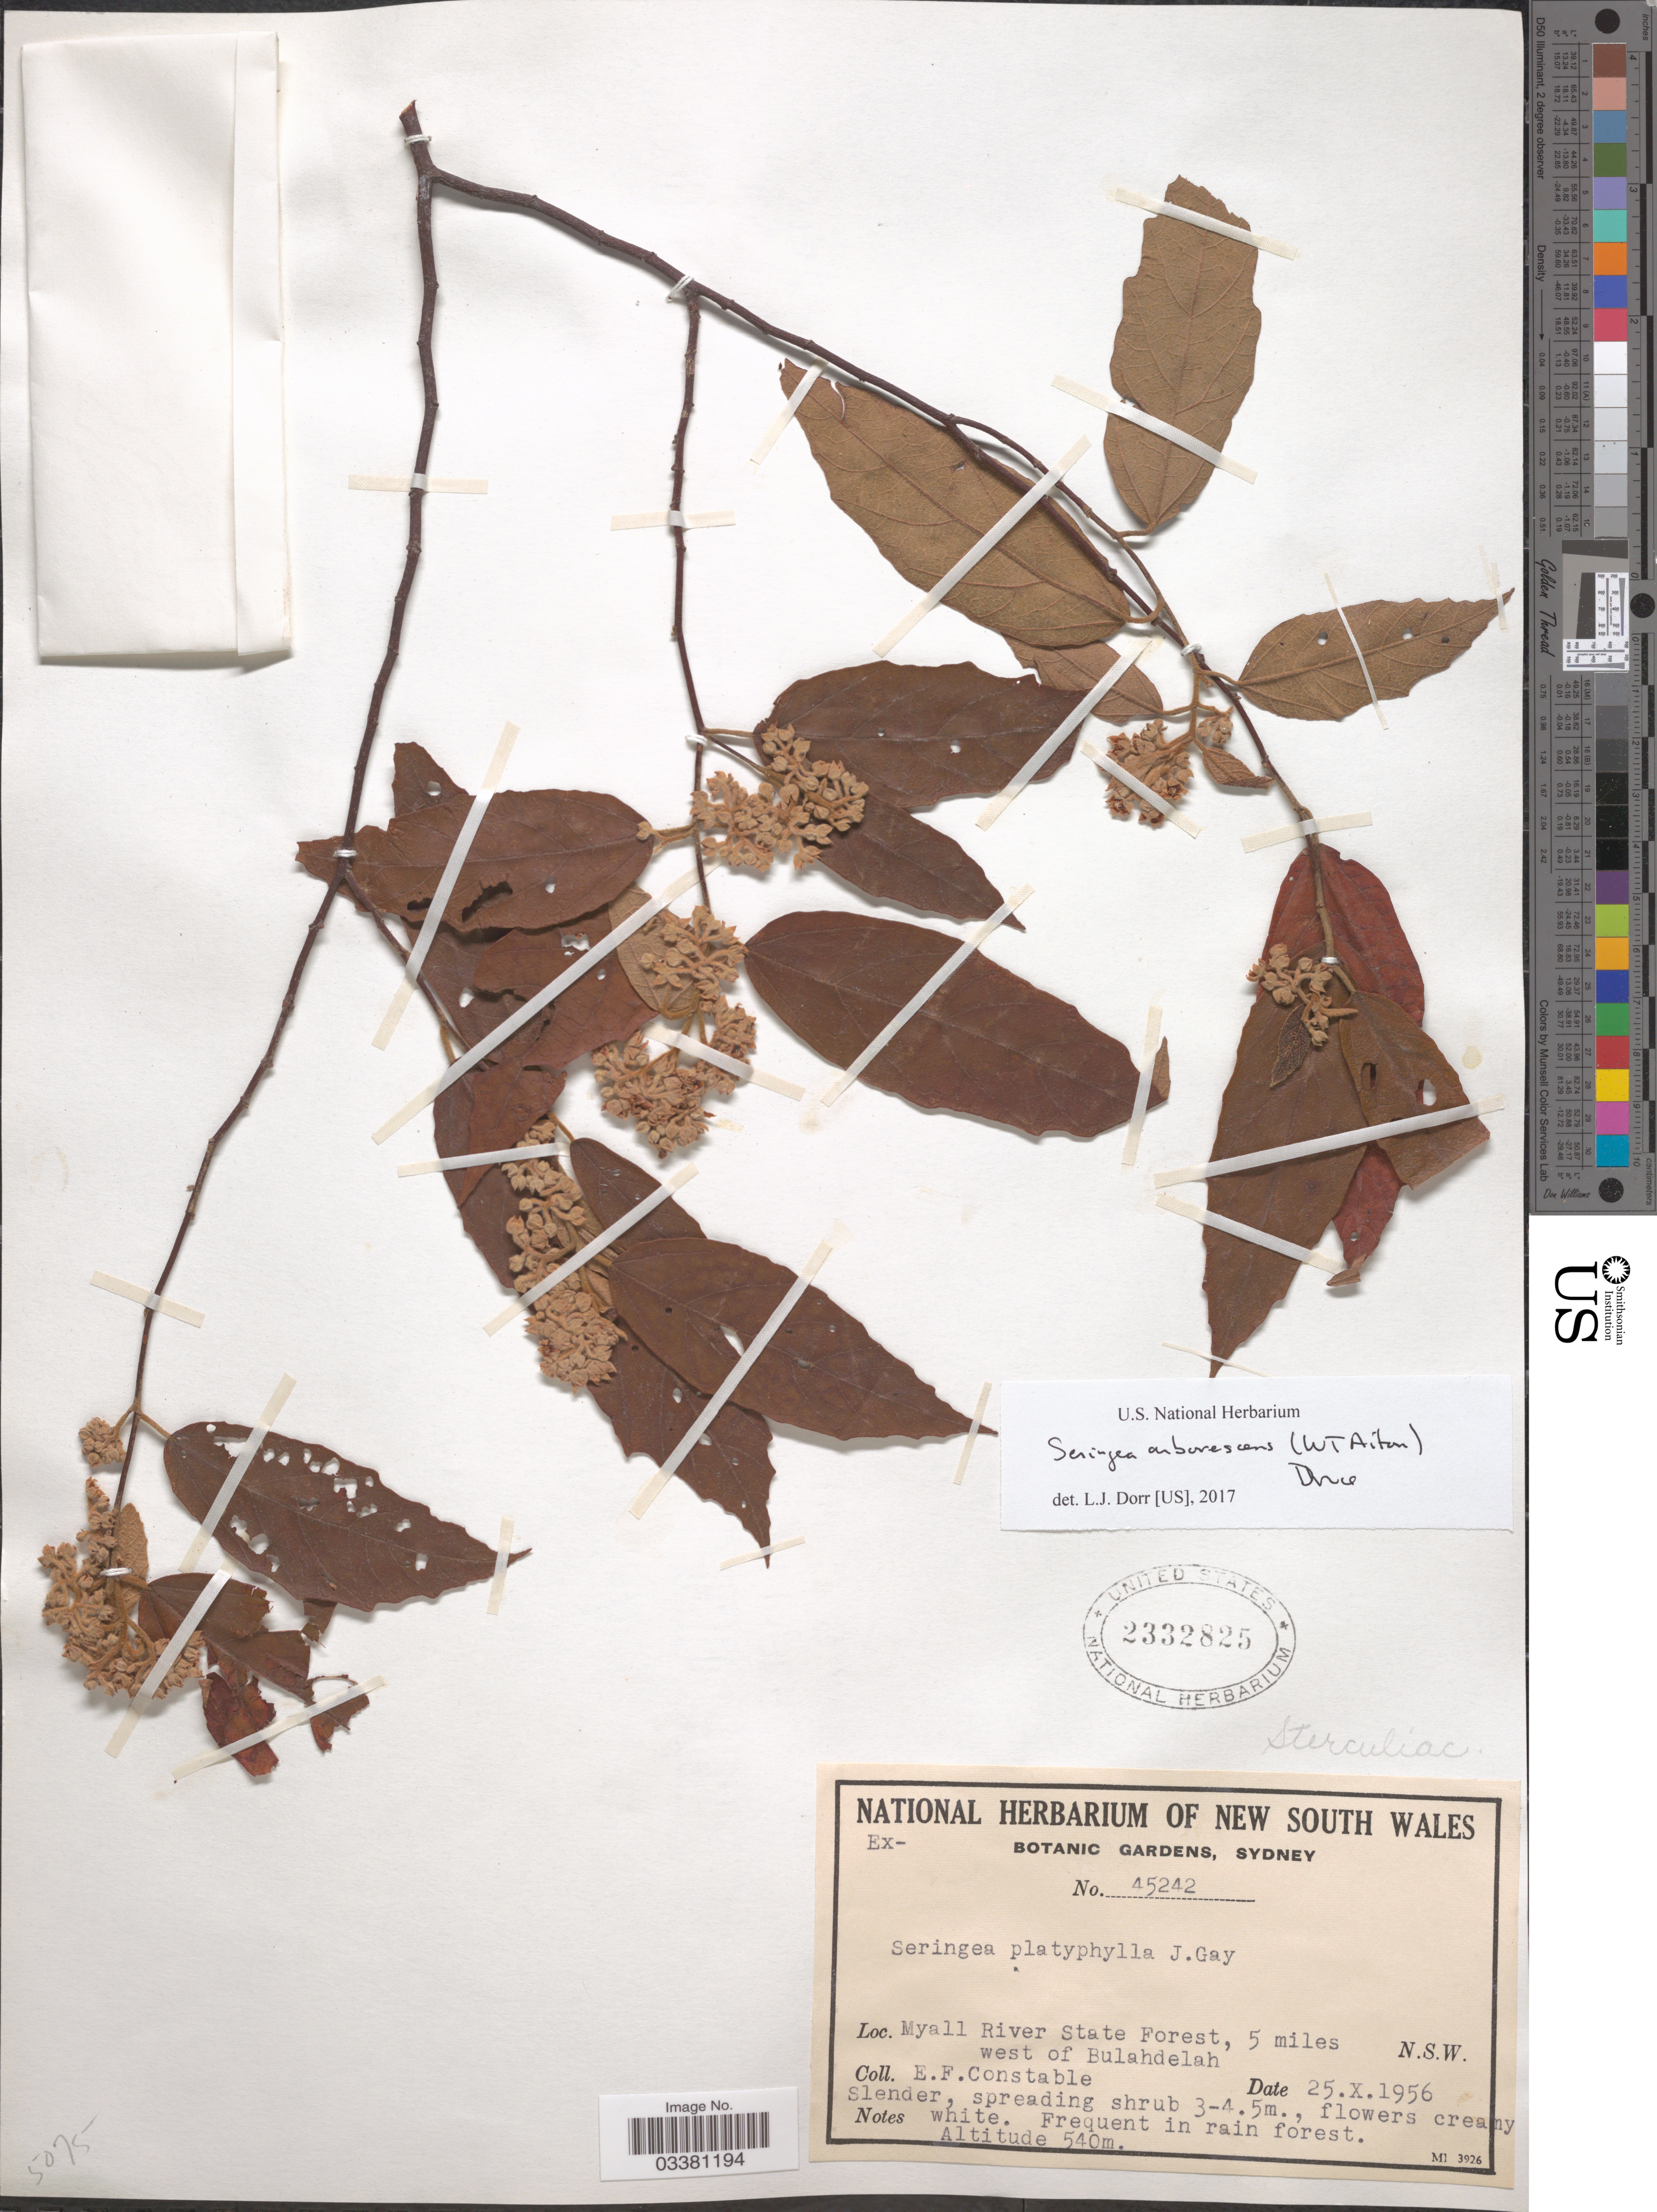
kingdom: Plantae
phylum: Tracheophyta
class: Magnoliopsida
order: Malvales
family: Malvaceae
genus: Seringia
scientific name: Seringia arborescens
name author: (R. Br.) Druce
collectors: E. F. Constable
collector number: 45242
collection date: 1956-10-25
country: Australia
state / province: New South Wales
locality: Myall River State Forest, 5 miles west of Bulahdelah.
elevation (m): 540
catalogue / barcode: US 2332825